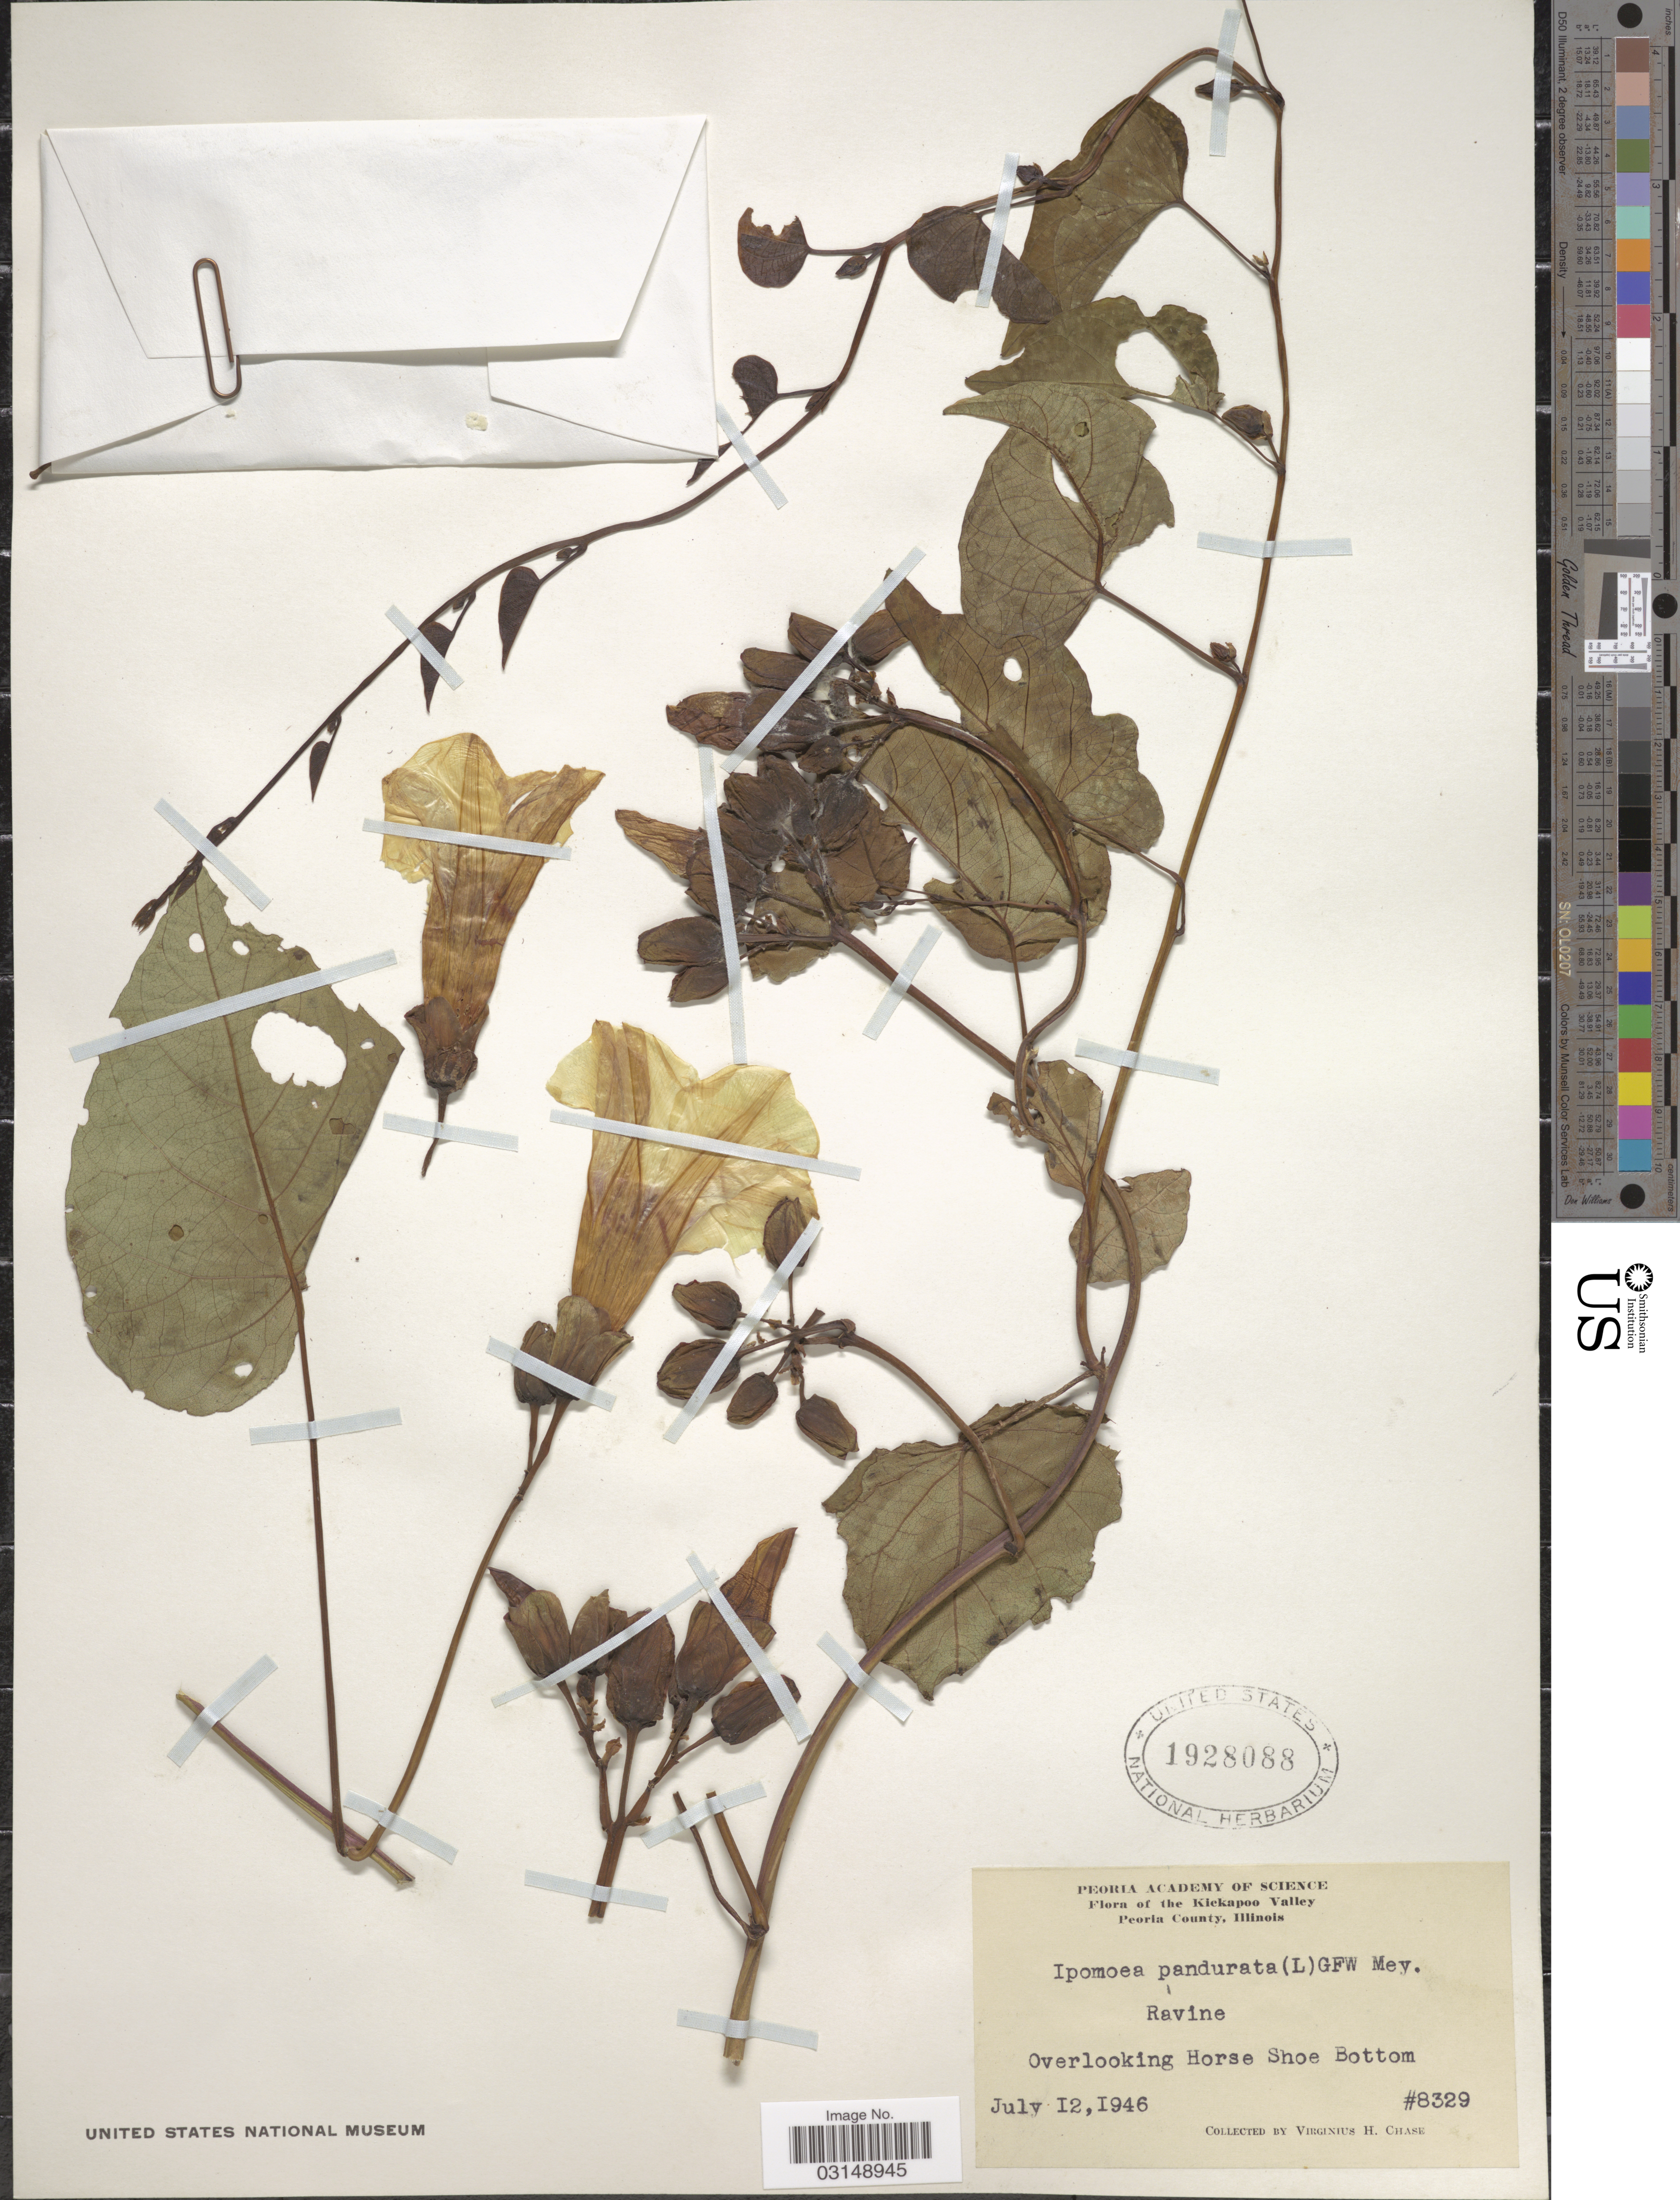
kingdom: Plantae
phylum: Tracheophyta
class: Magnoliopsida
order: Solanales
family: Convolvulaceae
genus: Ipomoea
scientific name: Ipomoea pandurata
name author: (L.) G. Mey.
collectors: V. H. Chase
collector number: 8329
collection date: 1946-07-12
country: United States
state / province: Illinois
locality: Kickapoo Valley. Peoria County. Ravine. Overlooking Horse Shoe Bottom.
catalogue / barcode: US 1928088